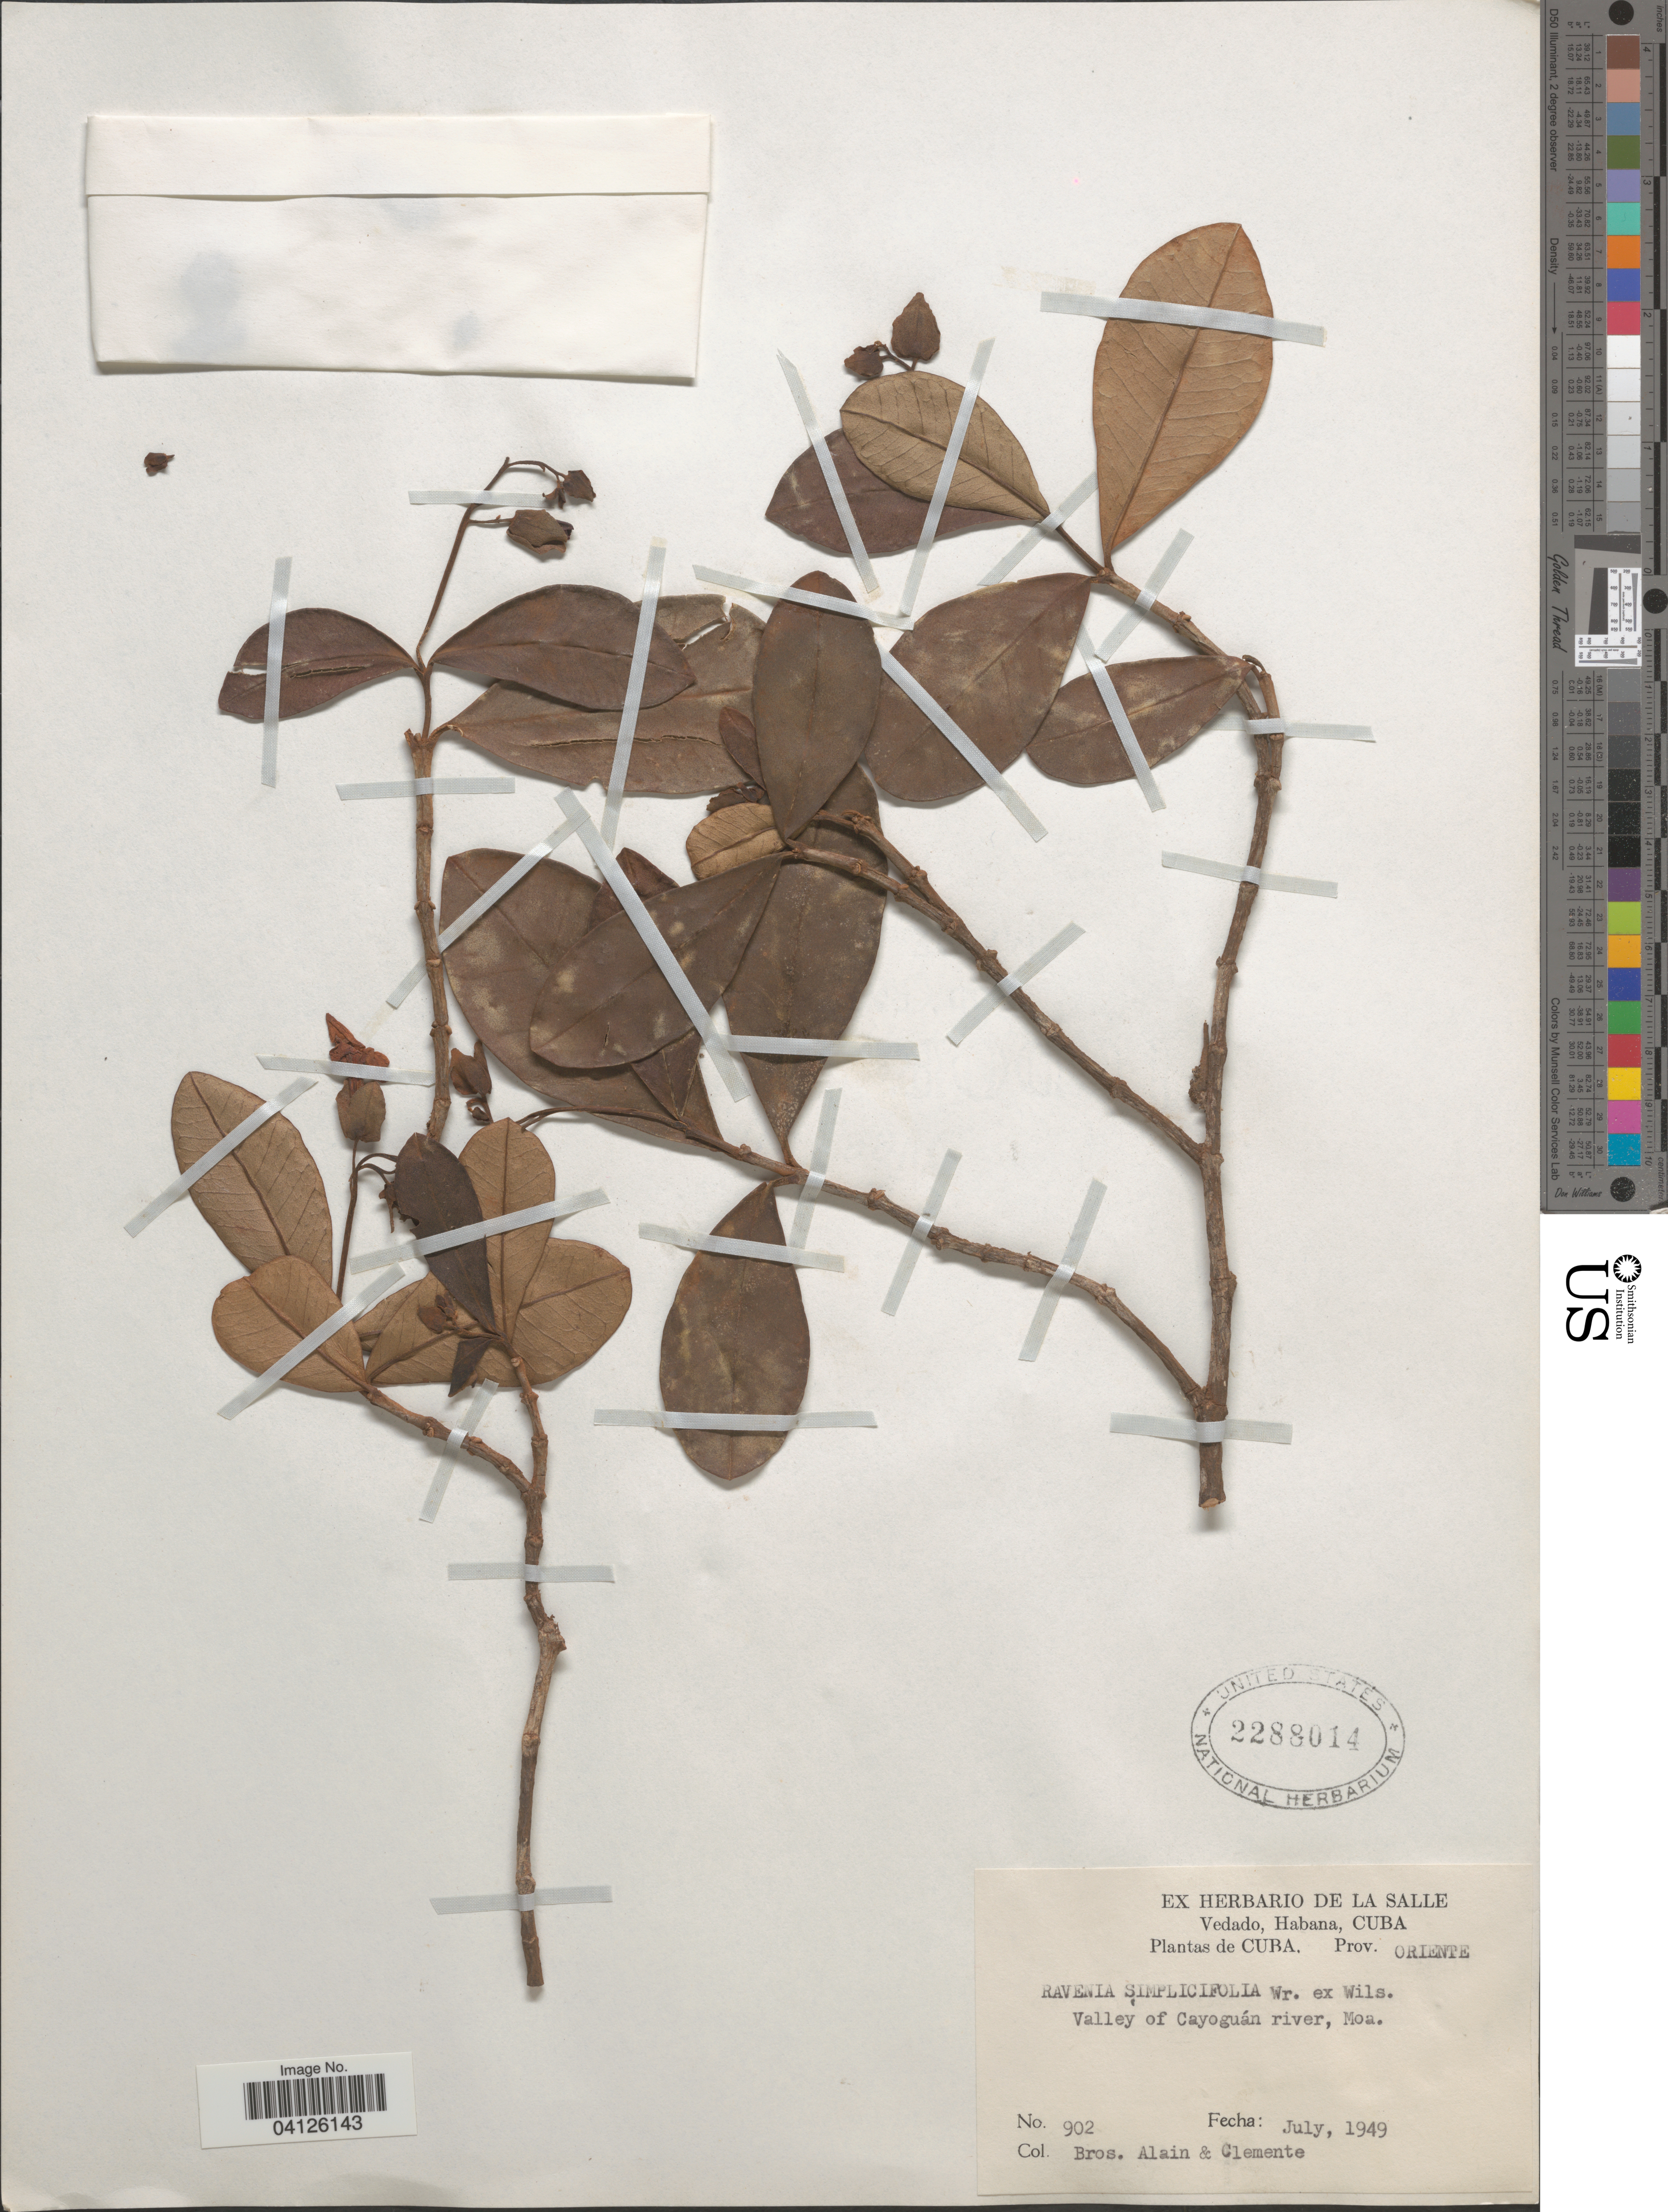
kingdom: Plantae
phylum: Tracheophyta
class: Magnoliopsida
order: Sapindales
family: Rutaceae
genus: Ravenia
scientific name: Ravenia simplicifolia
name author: C. Wright ex P. Wilson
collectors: A. H. Liogier & Bro. Clemente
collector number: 902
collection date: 1949-07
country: Cuba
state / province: Oriente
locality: Valley of Cayoguán river, Moa.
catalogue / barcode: US 2288014